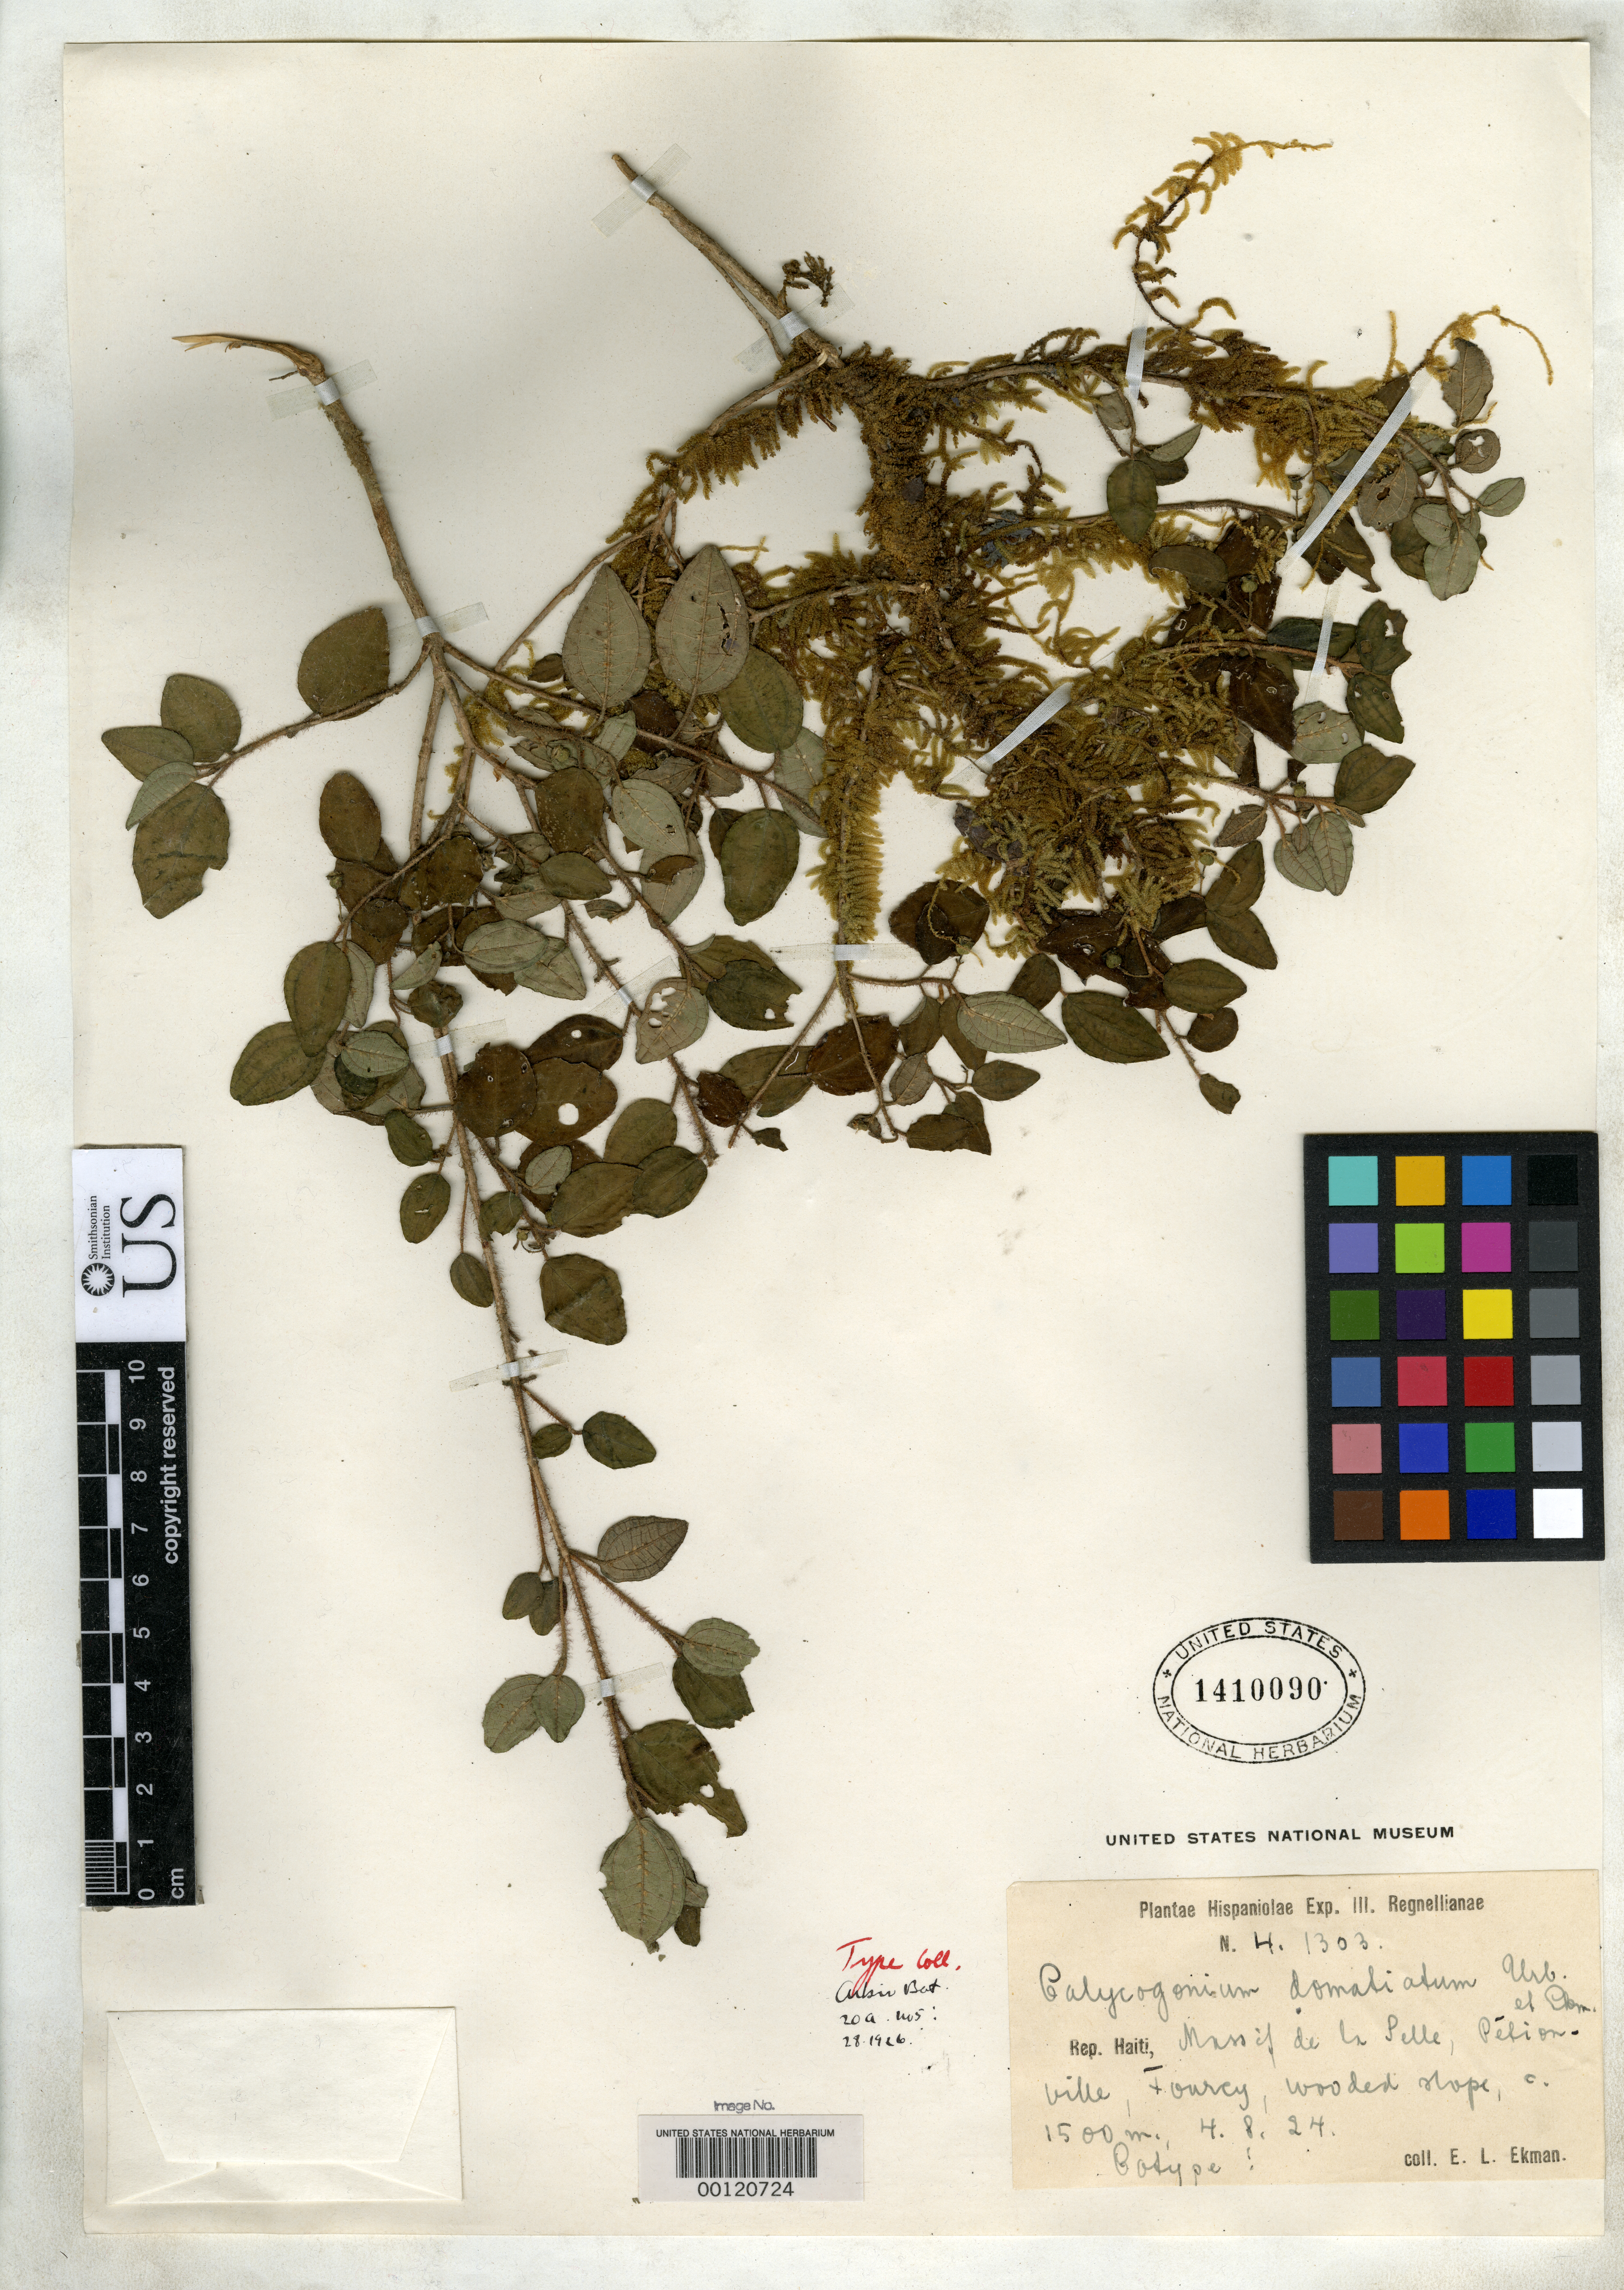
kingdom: Plantae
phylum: Tracheophyta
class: Magnoliopsida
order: Myrtales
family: Melastomataceae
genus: Calycogonium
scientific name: Calycogonium domatiatum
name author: Urb. & Ekman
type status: Isotype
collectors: E. L. Ekman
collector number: H 1303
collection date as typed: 04 Aug 1924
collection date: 1924-08-04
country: Haiti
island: Hispaniola Island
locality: Massif de La Salle prope Furcy.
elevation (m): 1540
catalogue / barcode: US 1410090